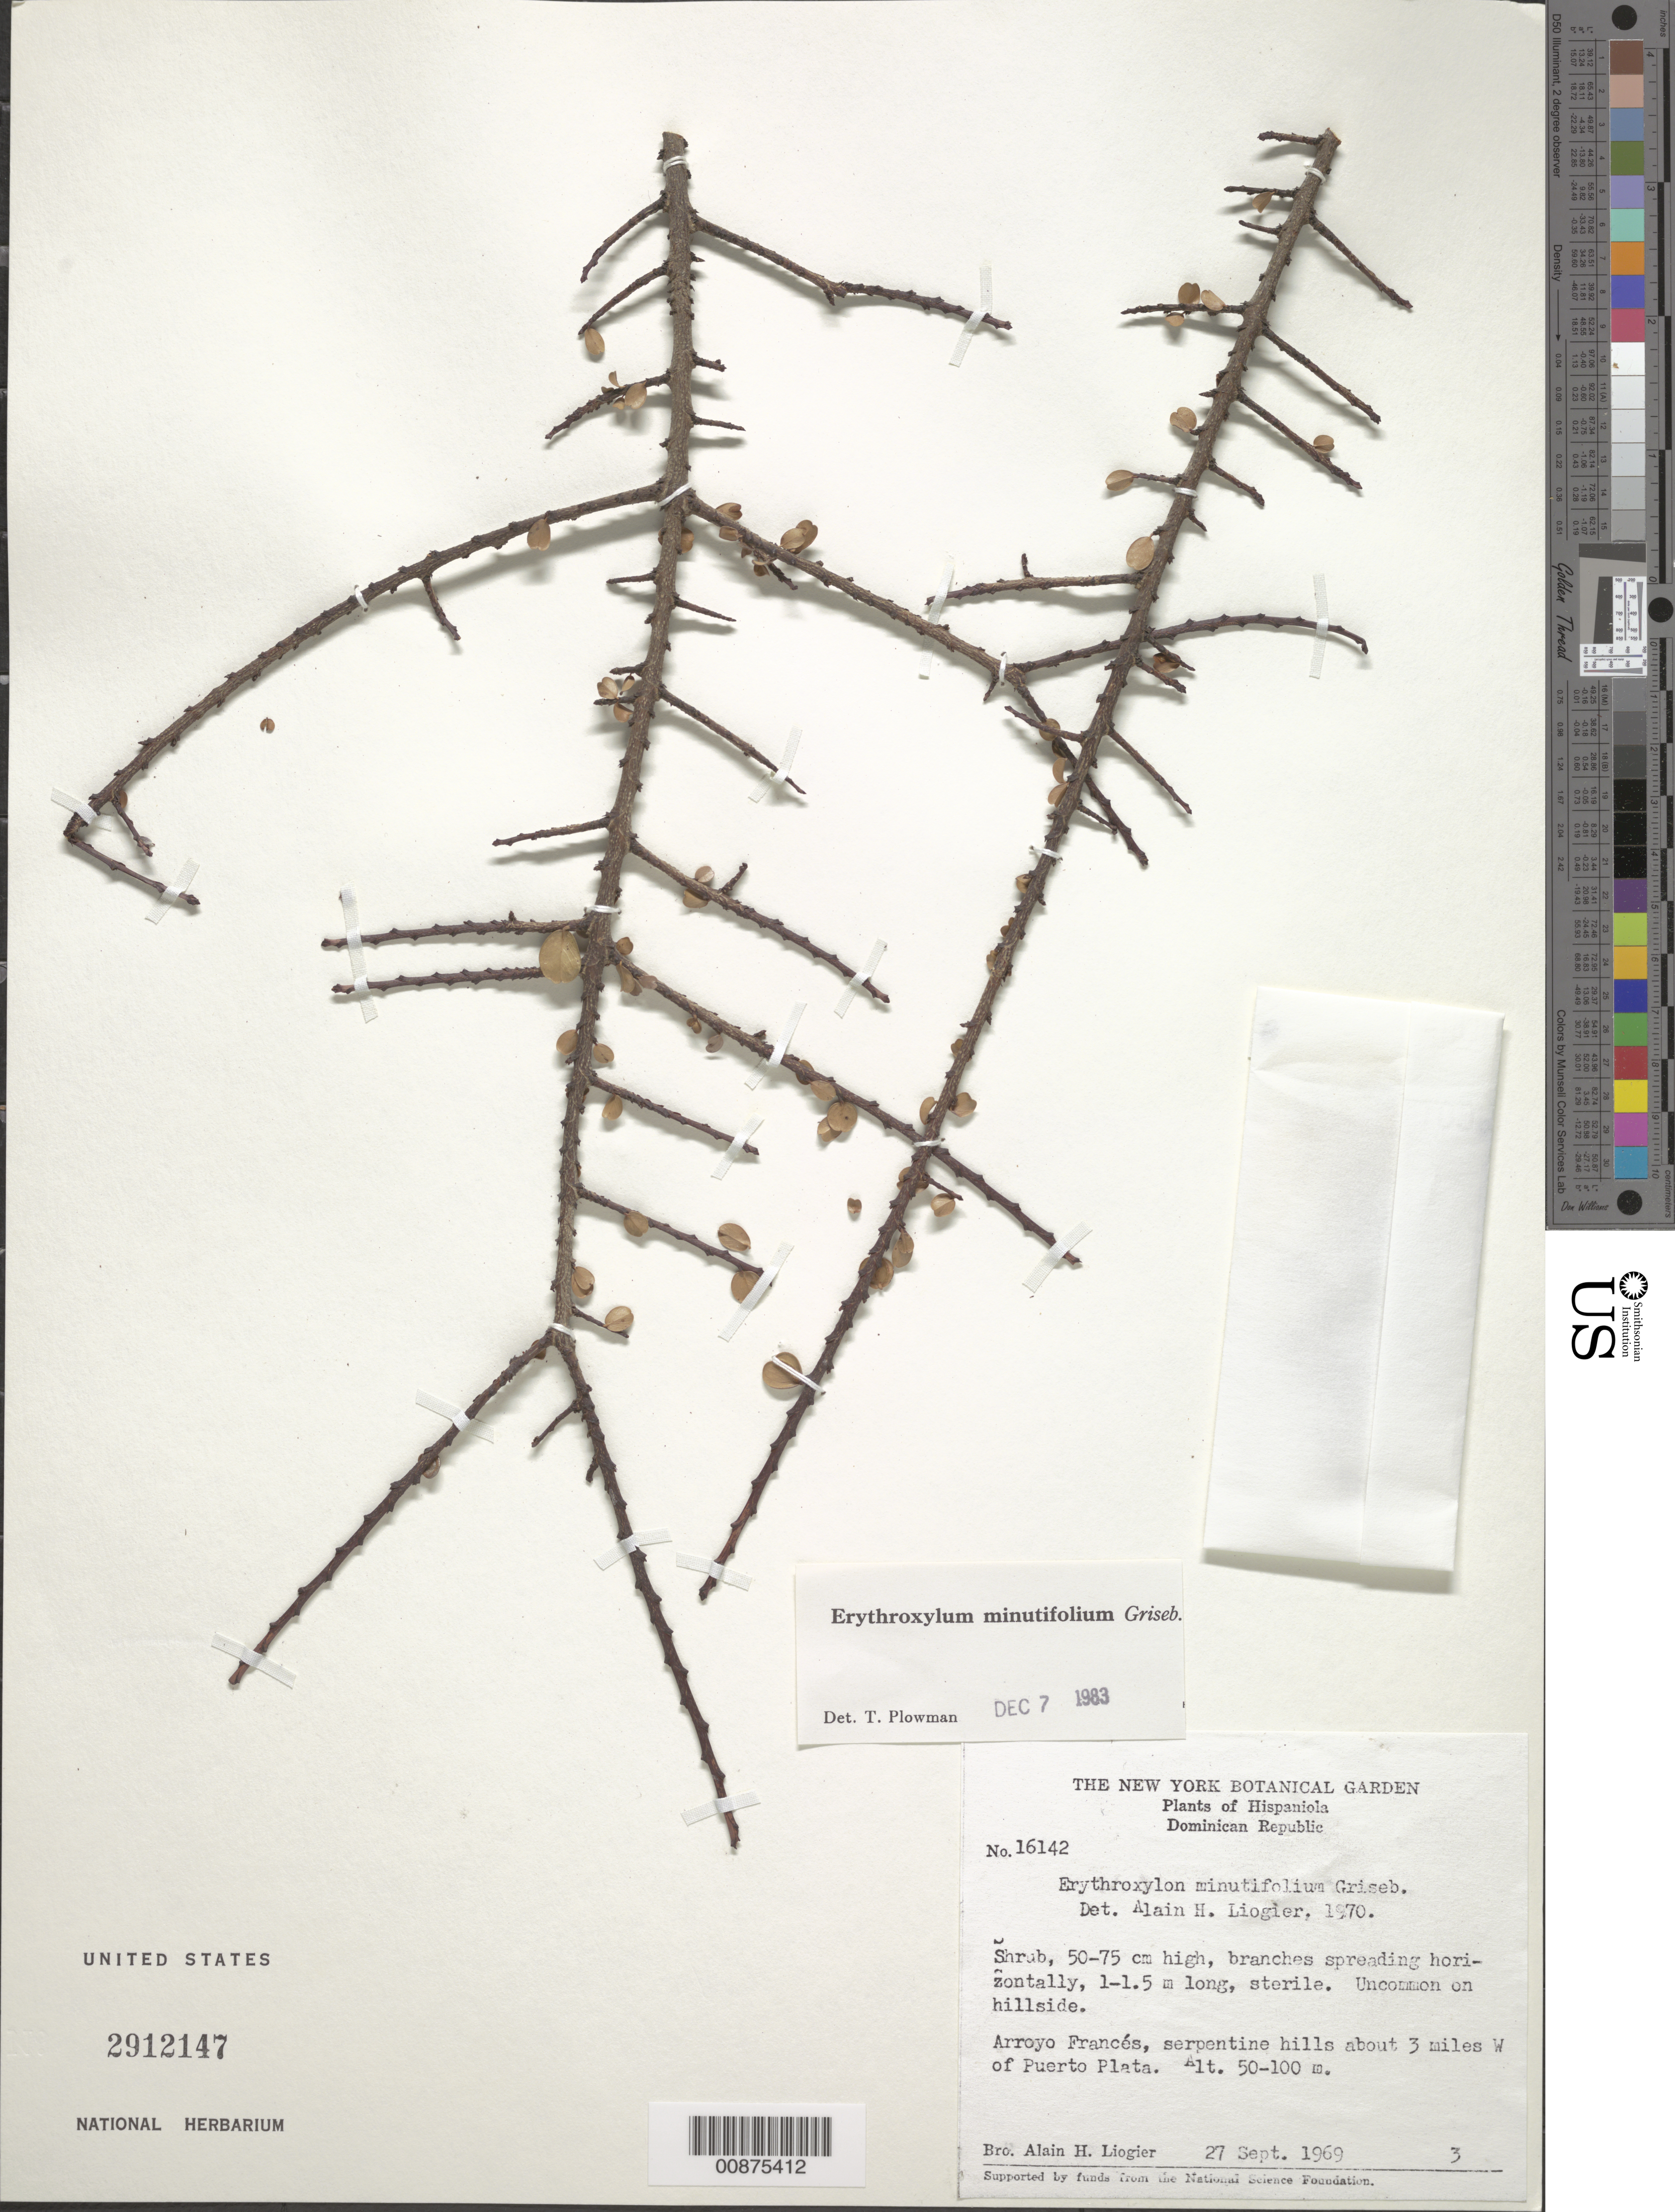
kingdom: Plantae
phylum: Tracheophyta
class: Magnoliopsida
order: Malpighiales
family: Erythroxylaceae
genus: Erythroxylum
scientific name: Erythroxylum minutifolium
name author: Griseb.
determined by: Plowman, Timothy C.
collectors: A. H. Liogier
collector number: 16142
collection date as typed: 27 Sep 1969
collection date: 1969-09-27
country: Dominican Republic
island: Hispaniola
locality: Arroyo Francés, serpentine hills about 3 miles W of Puerto Plata.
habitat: Serpentine hills.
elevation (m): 50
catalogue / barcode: US 2912147